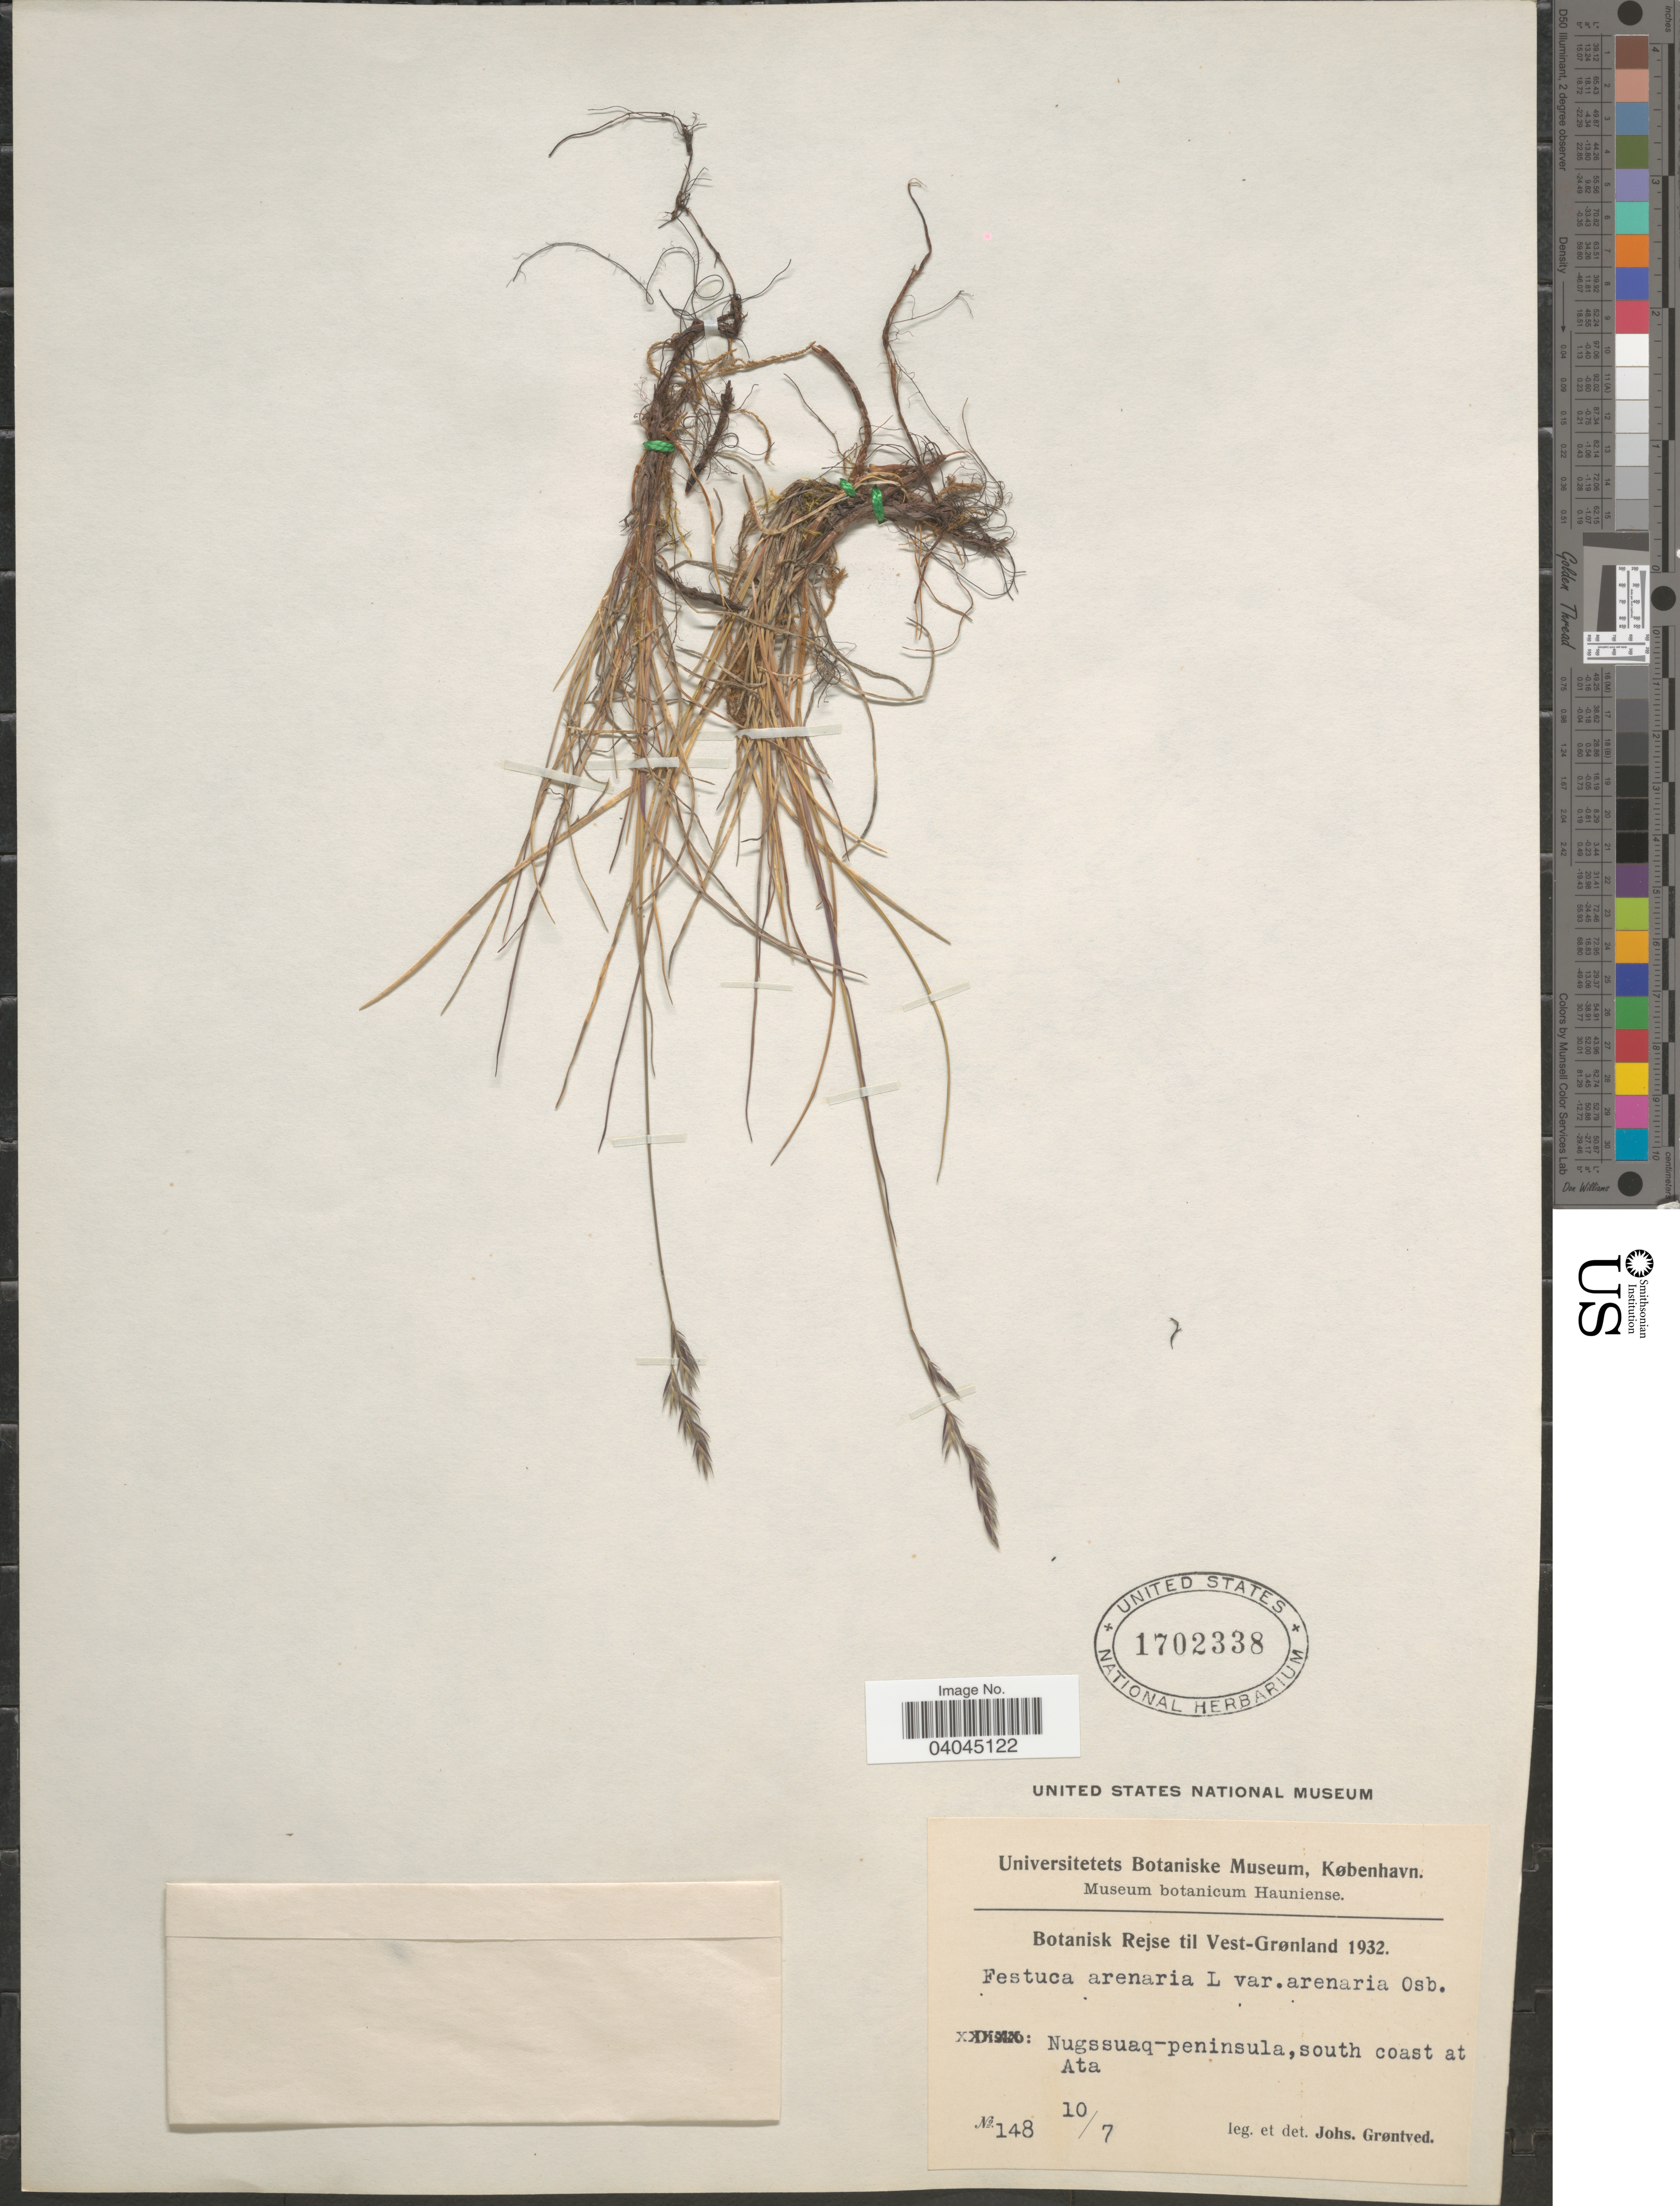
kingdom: Plantae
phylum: Tracheophyta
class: Liliopsida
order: Poales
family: Poaceae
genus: Festuca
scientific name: Festuca rubra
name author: L.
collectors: J. Grøntved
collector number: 148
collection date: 1932-07-10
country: Greenland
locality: Vest-Grønland. Nuqssuaq-peninsula, south coast at Ata.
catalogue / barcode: US 1702338